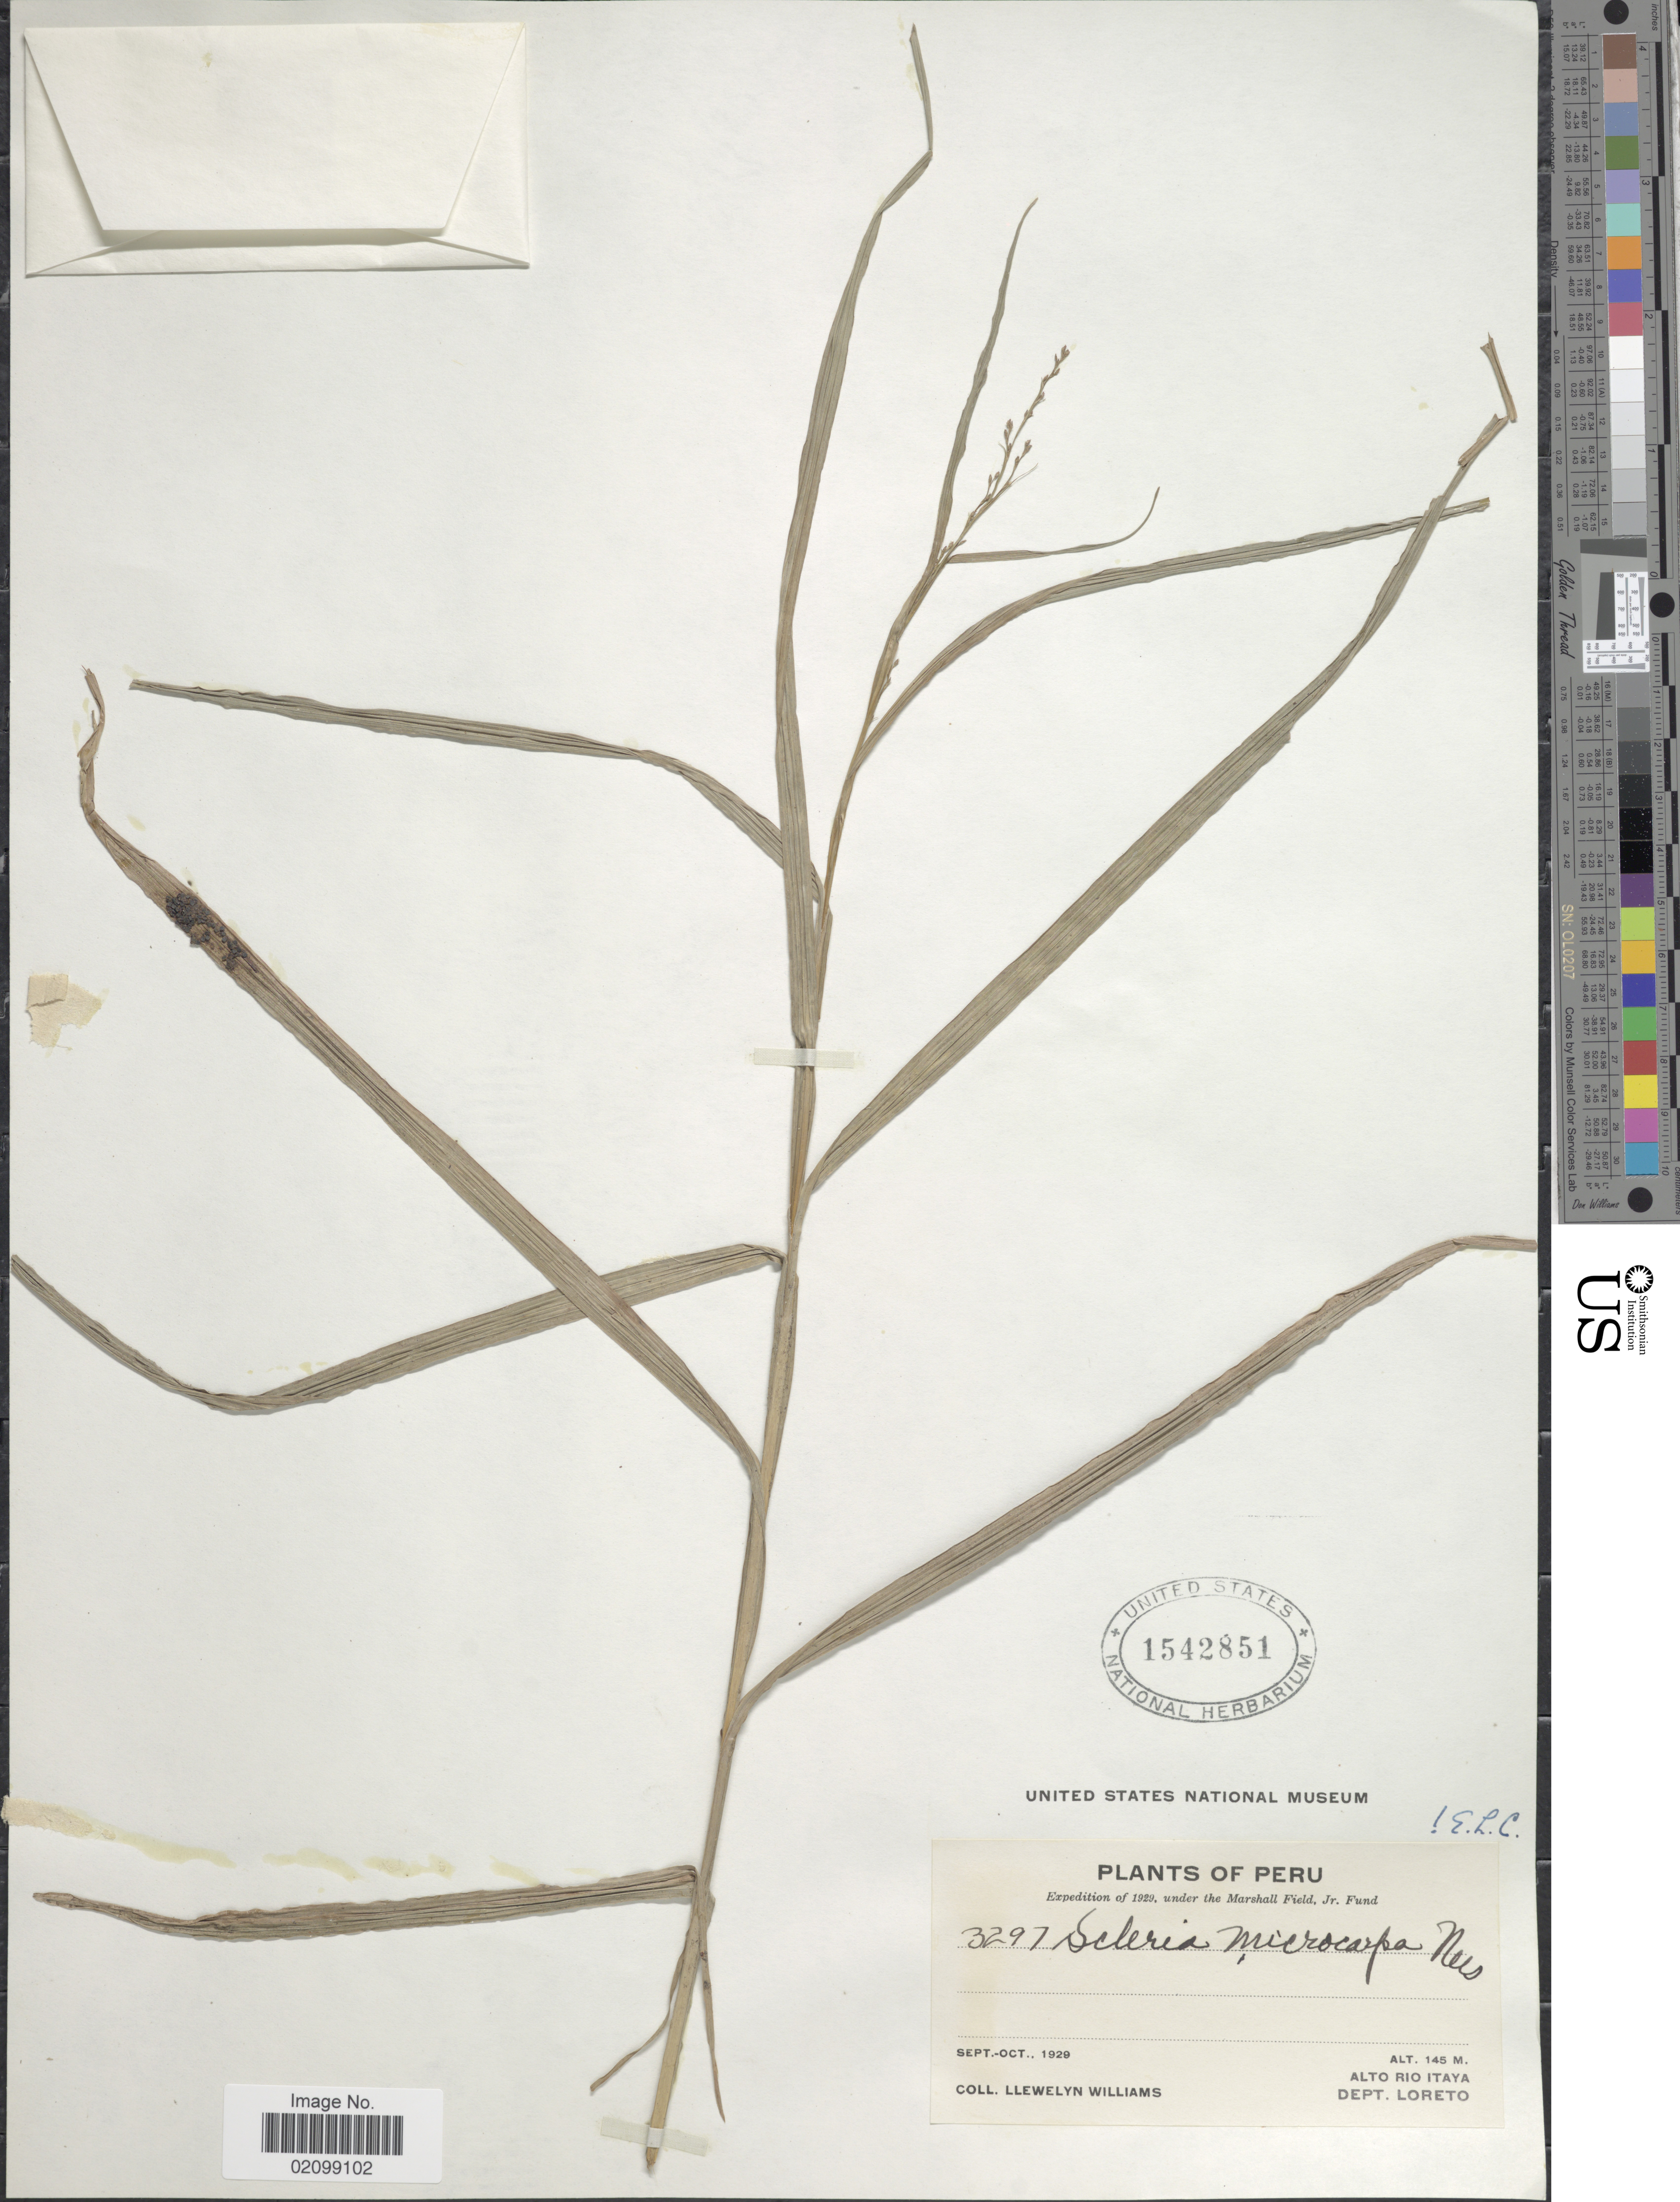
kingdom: Plantae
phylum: Tracheophyta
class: Liliopsida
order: Poales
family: Cyperaceae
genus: Scleria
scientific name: Scleria microcarpa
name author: Nees ex Kunth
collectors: Ll. Williams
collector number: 3297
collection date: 1929-09/1929-10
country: Peru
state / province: Loreto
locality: Alto Rio Itaya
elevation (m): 145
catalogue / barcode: US 1542851